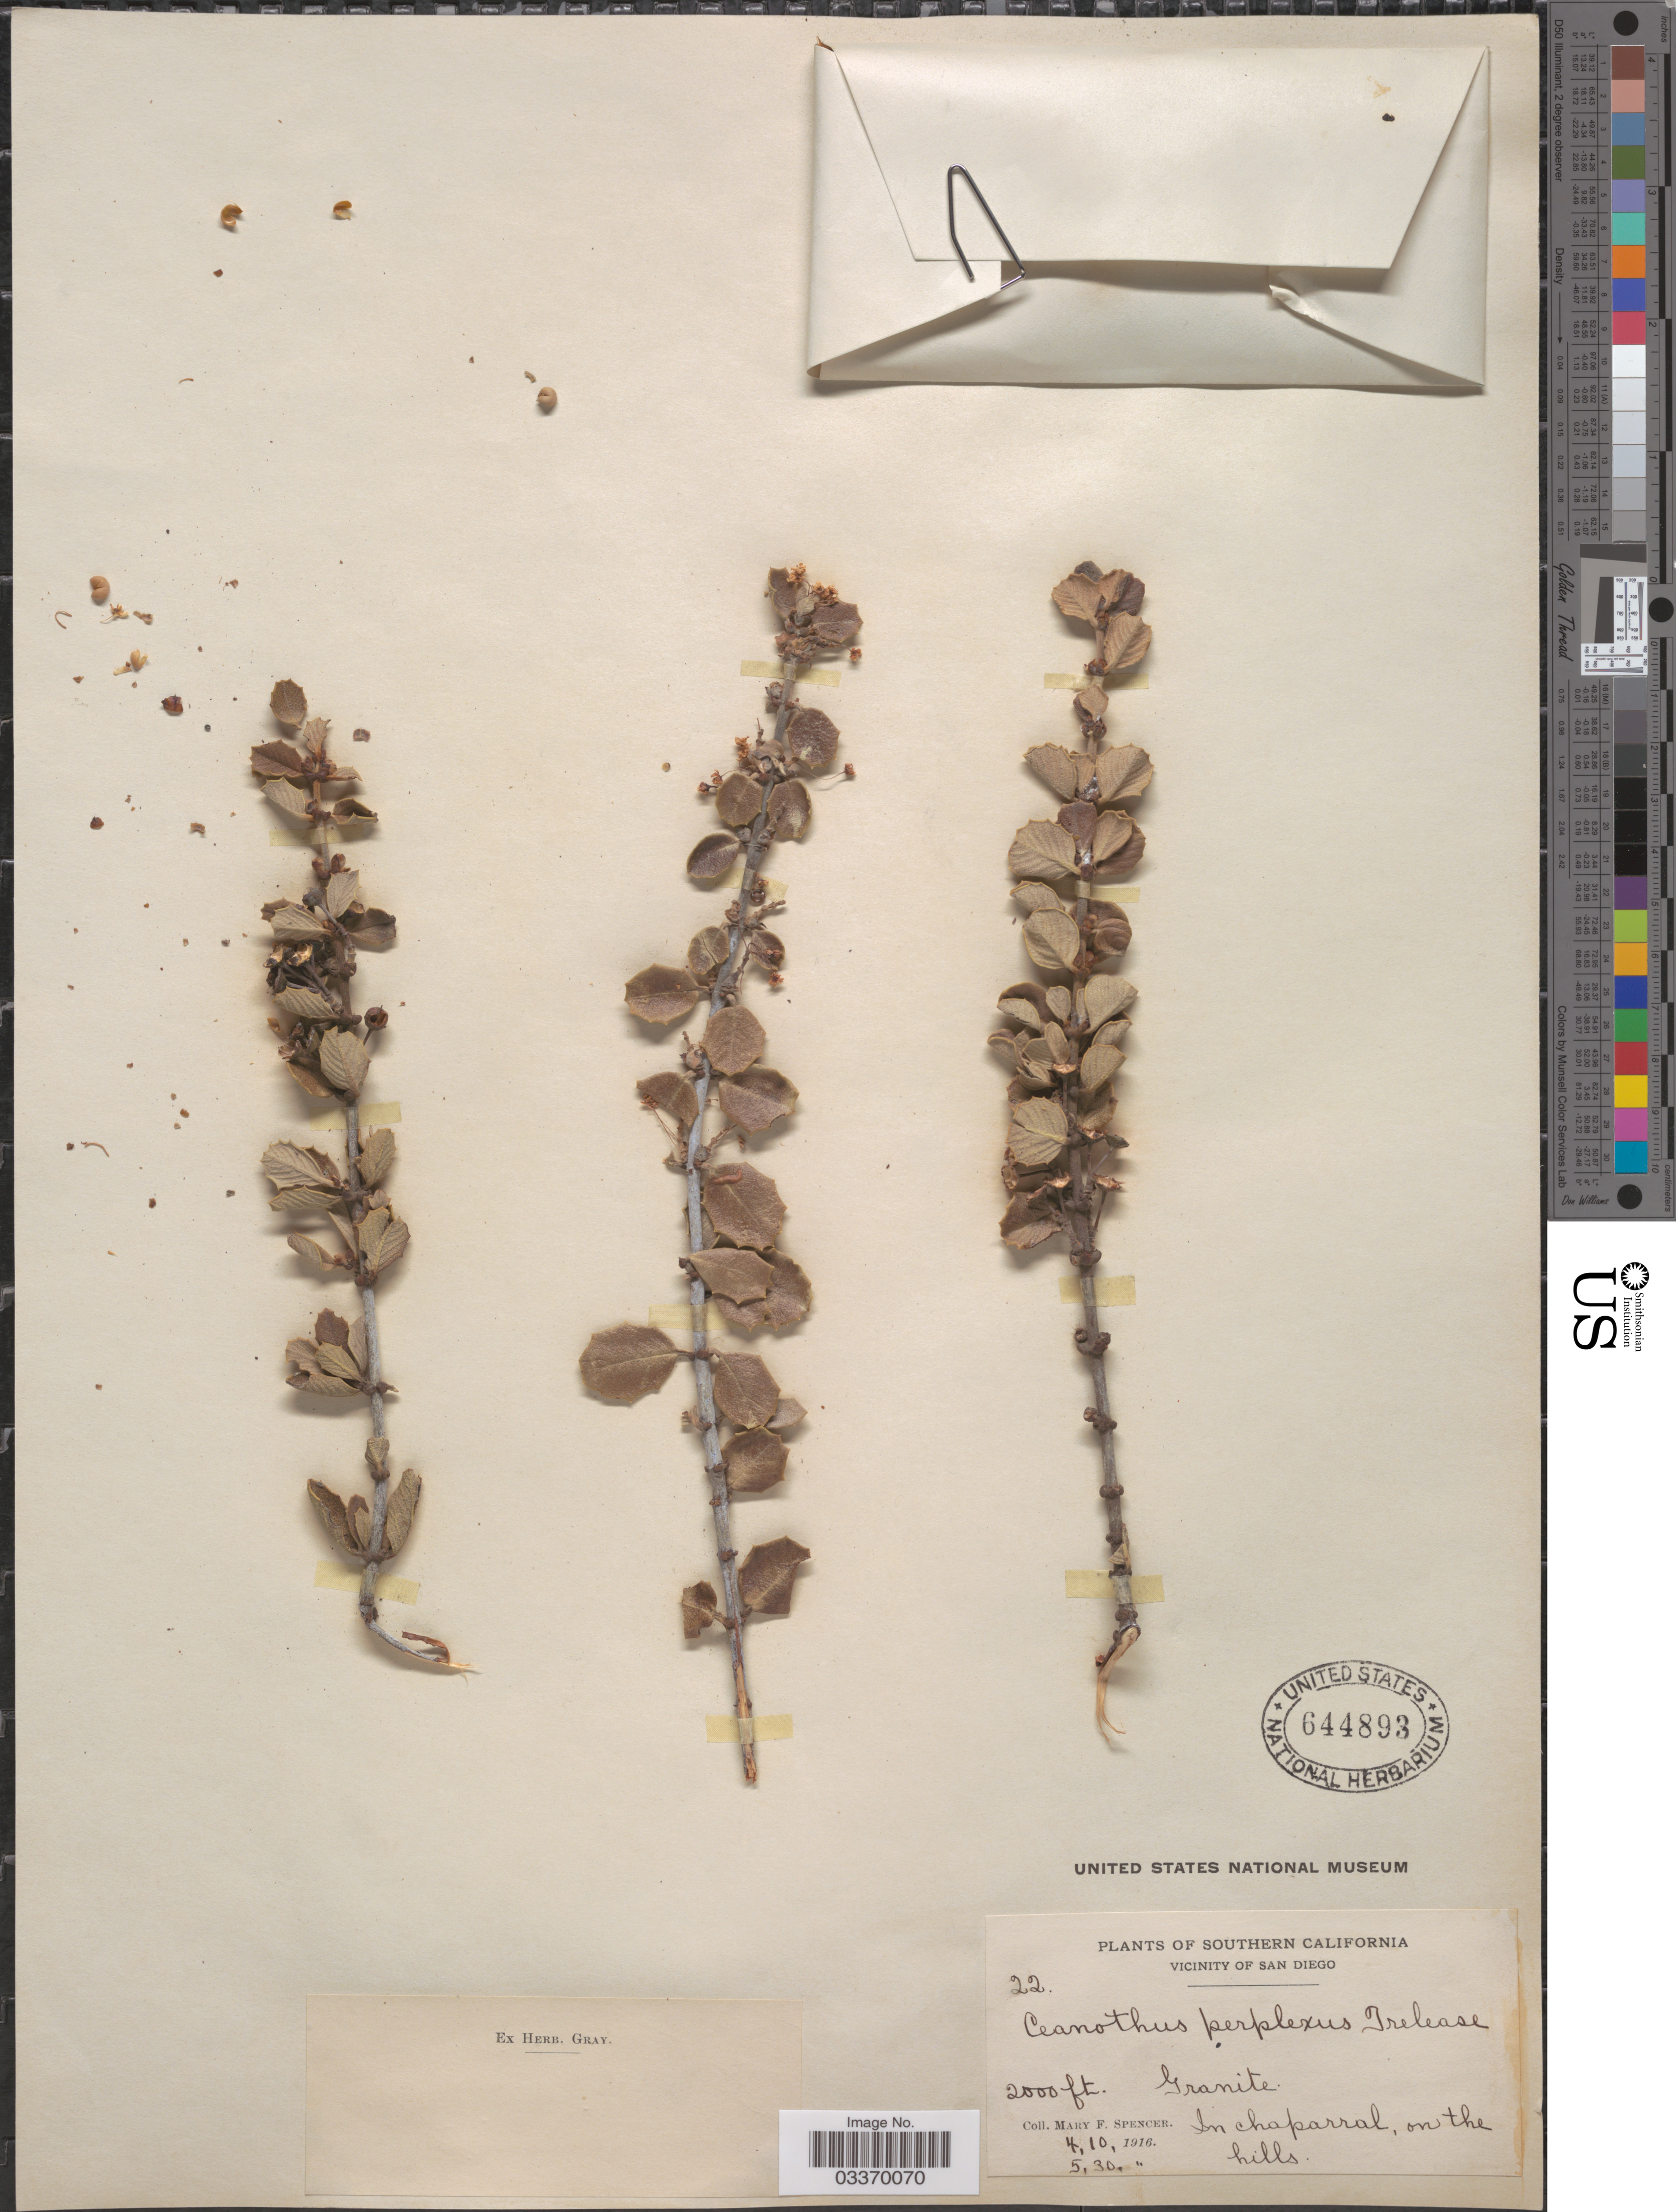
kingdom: Plantae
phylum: Tracheophyta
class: Magnoliopsida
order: Rosales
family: Rhamnaceae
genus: Ceanothus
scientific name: Ceanothus perplexans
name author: Trel.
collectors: M. Spencer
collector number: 22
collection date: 1916-04-10/1916-05-30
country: United States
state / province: California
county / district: San Diego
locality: Southern California. Vicinity of San Diego. In chaparral, on the hills.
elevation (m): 610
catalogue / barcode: US 644893